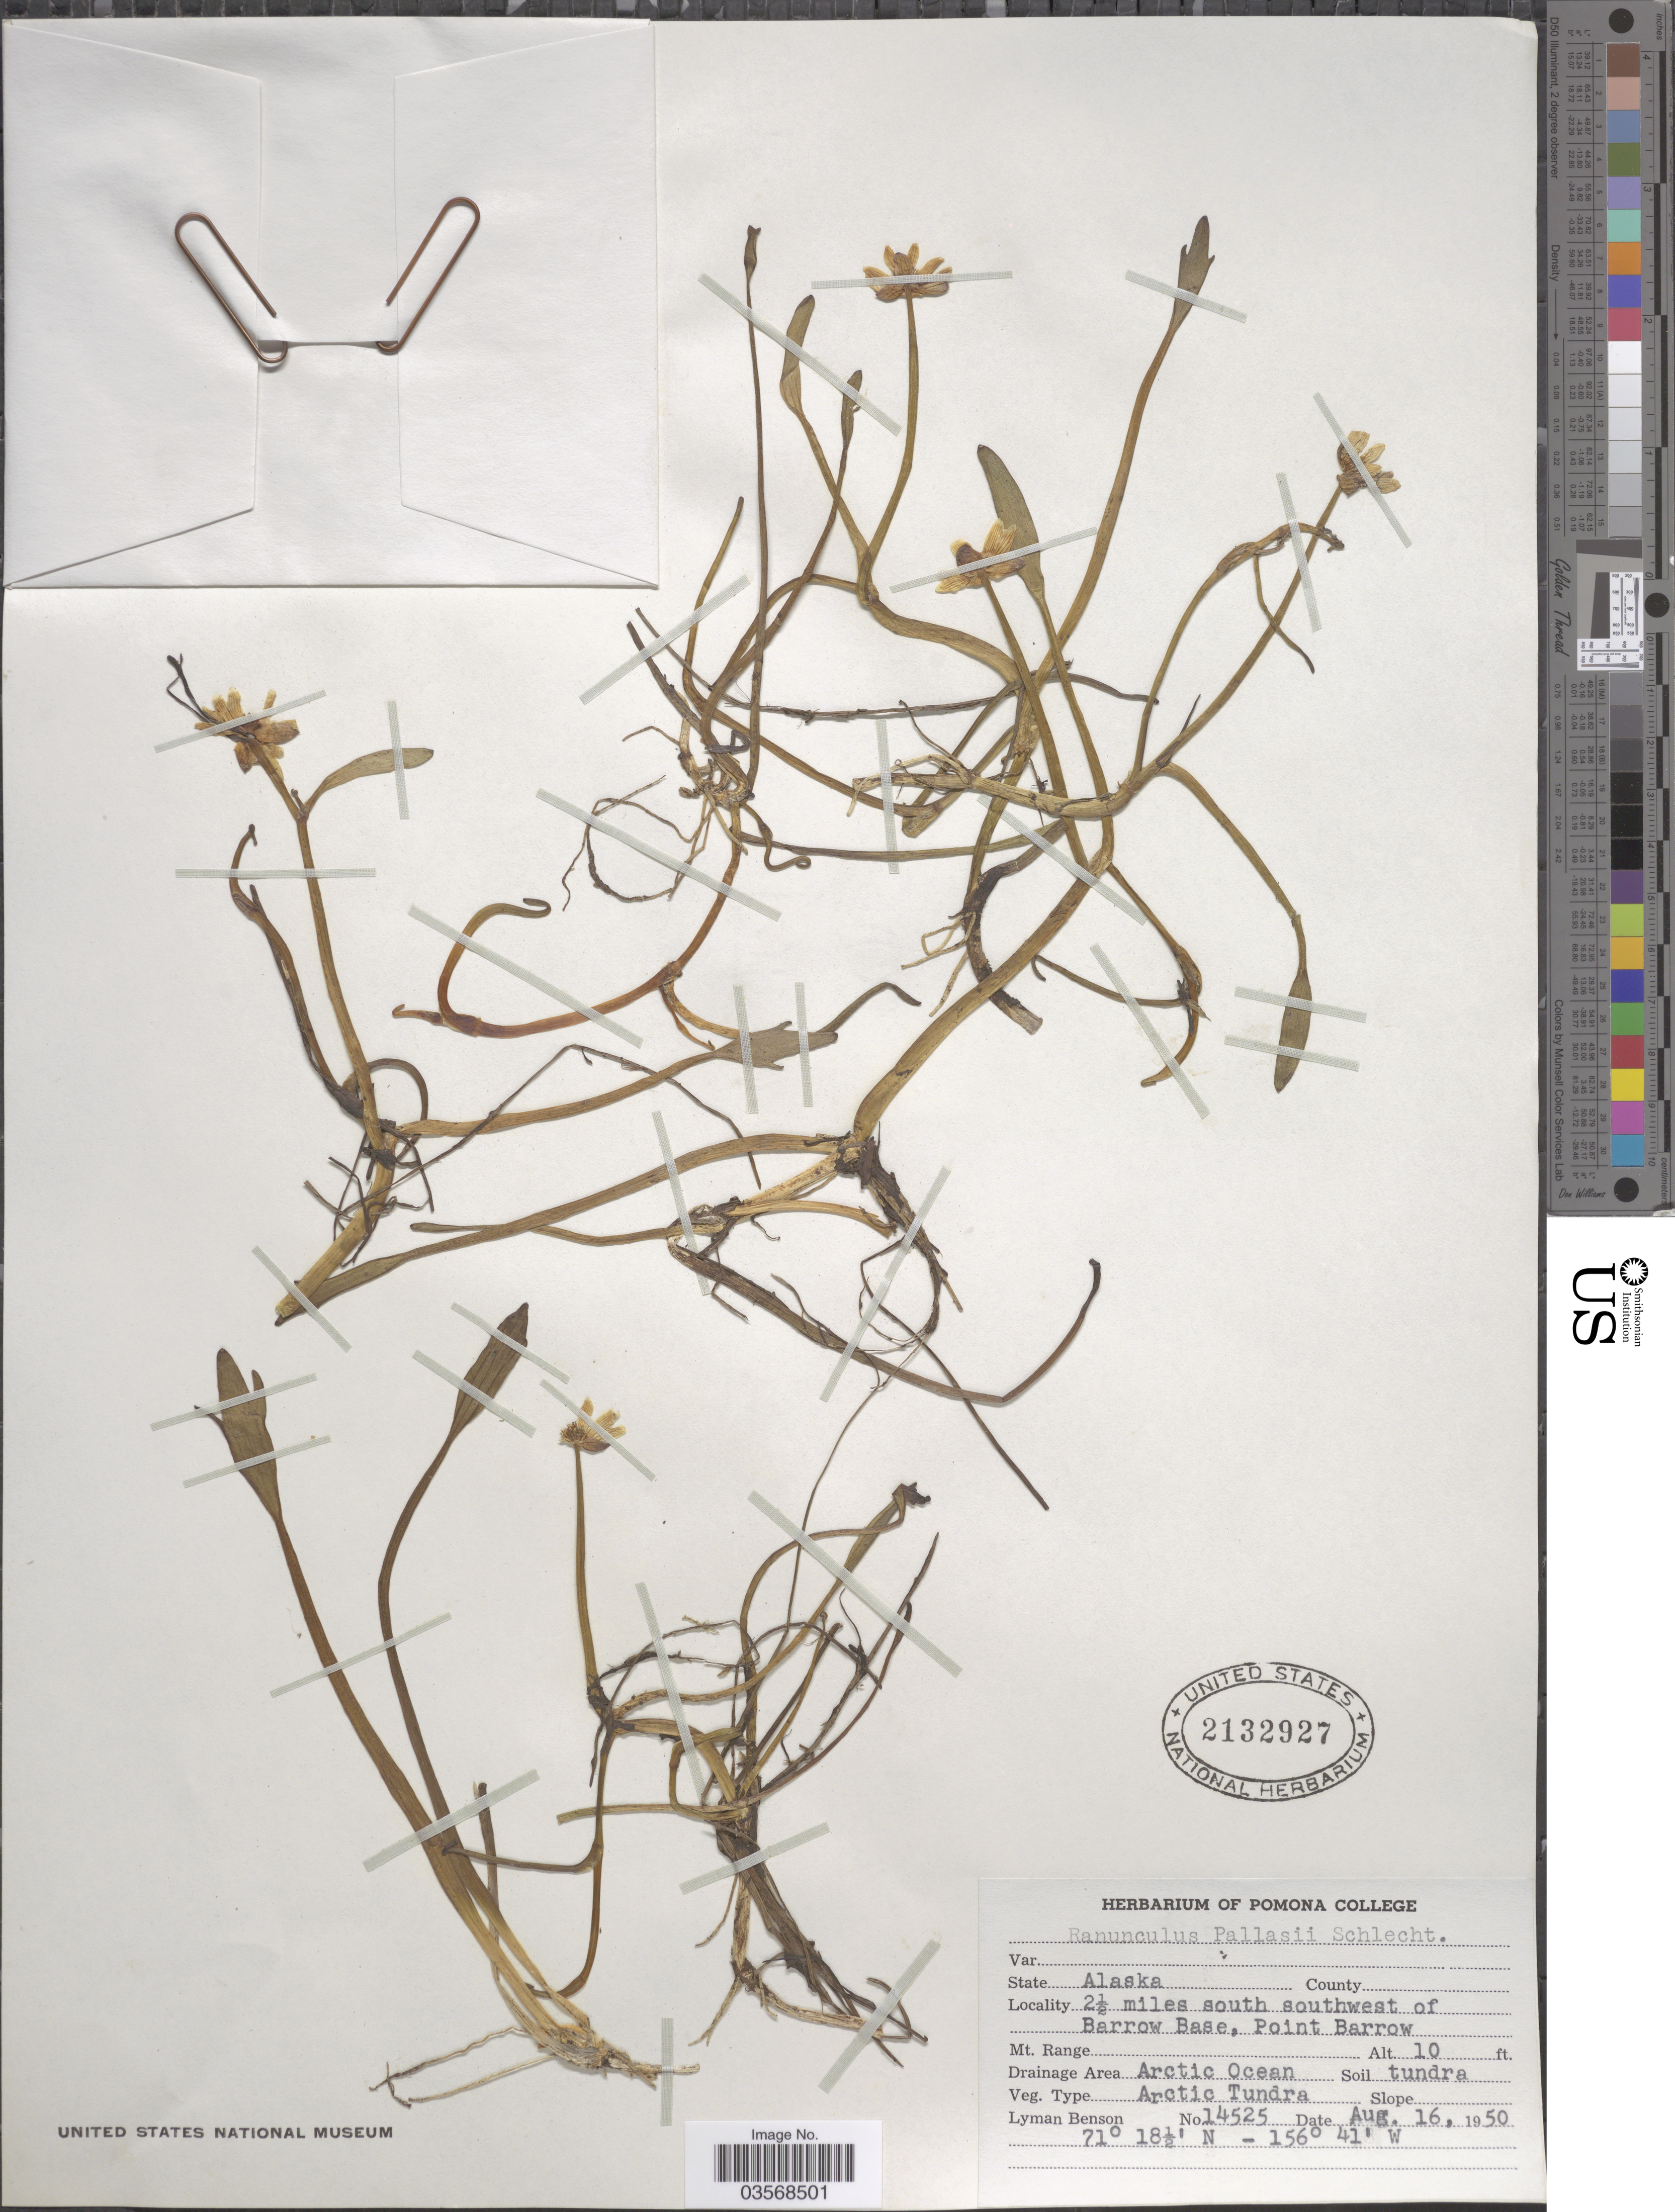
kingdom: Plantae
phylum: Tracheophyta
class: Magnoliopsida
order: Ranunculales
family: Ranunculaceae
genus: Ranunculus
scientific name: Ranunculus pallasii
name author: Schltdl.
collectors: L. D. Benson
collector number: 14525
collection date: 1950-08-16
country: United States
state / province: Alaska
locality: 2½ miles south southwest of Barrow Base, Point Barrow. Drainage Area Arctic Ocean.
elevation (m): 3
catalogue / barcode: US 2132927